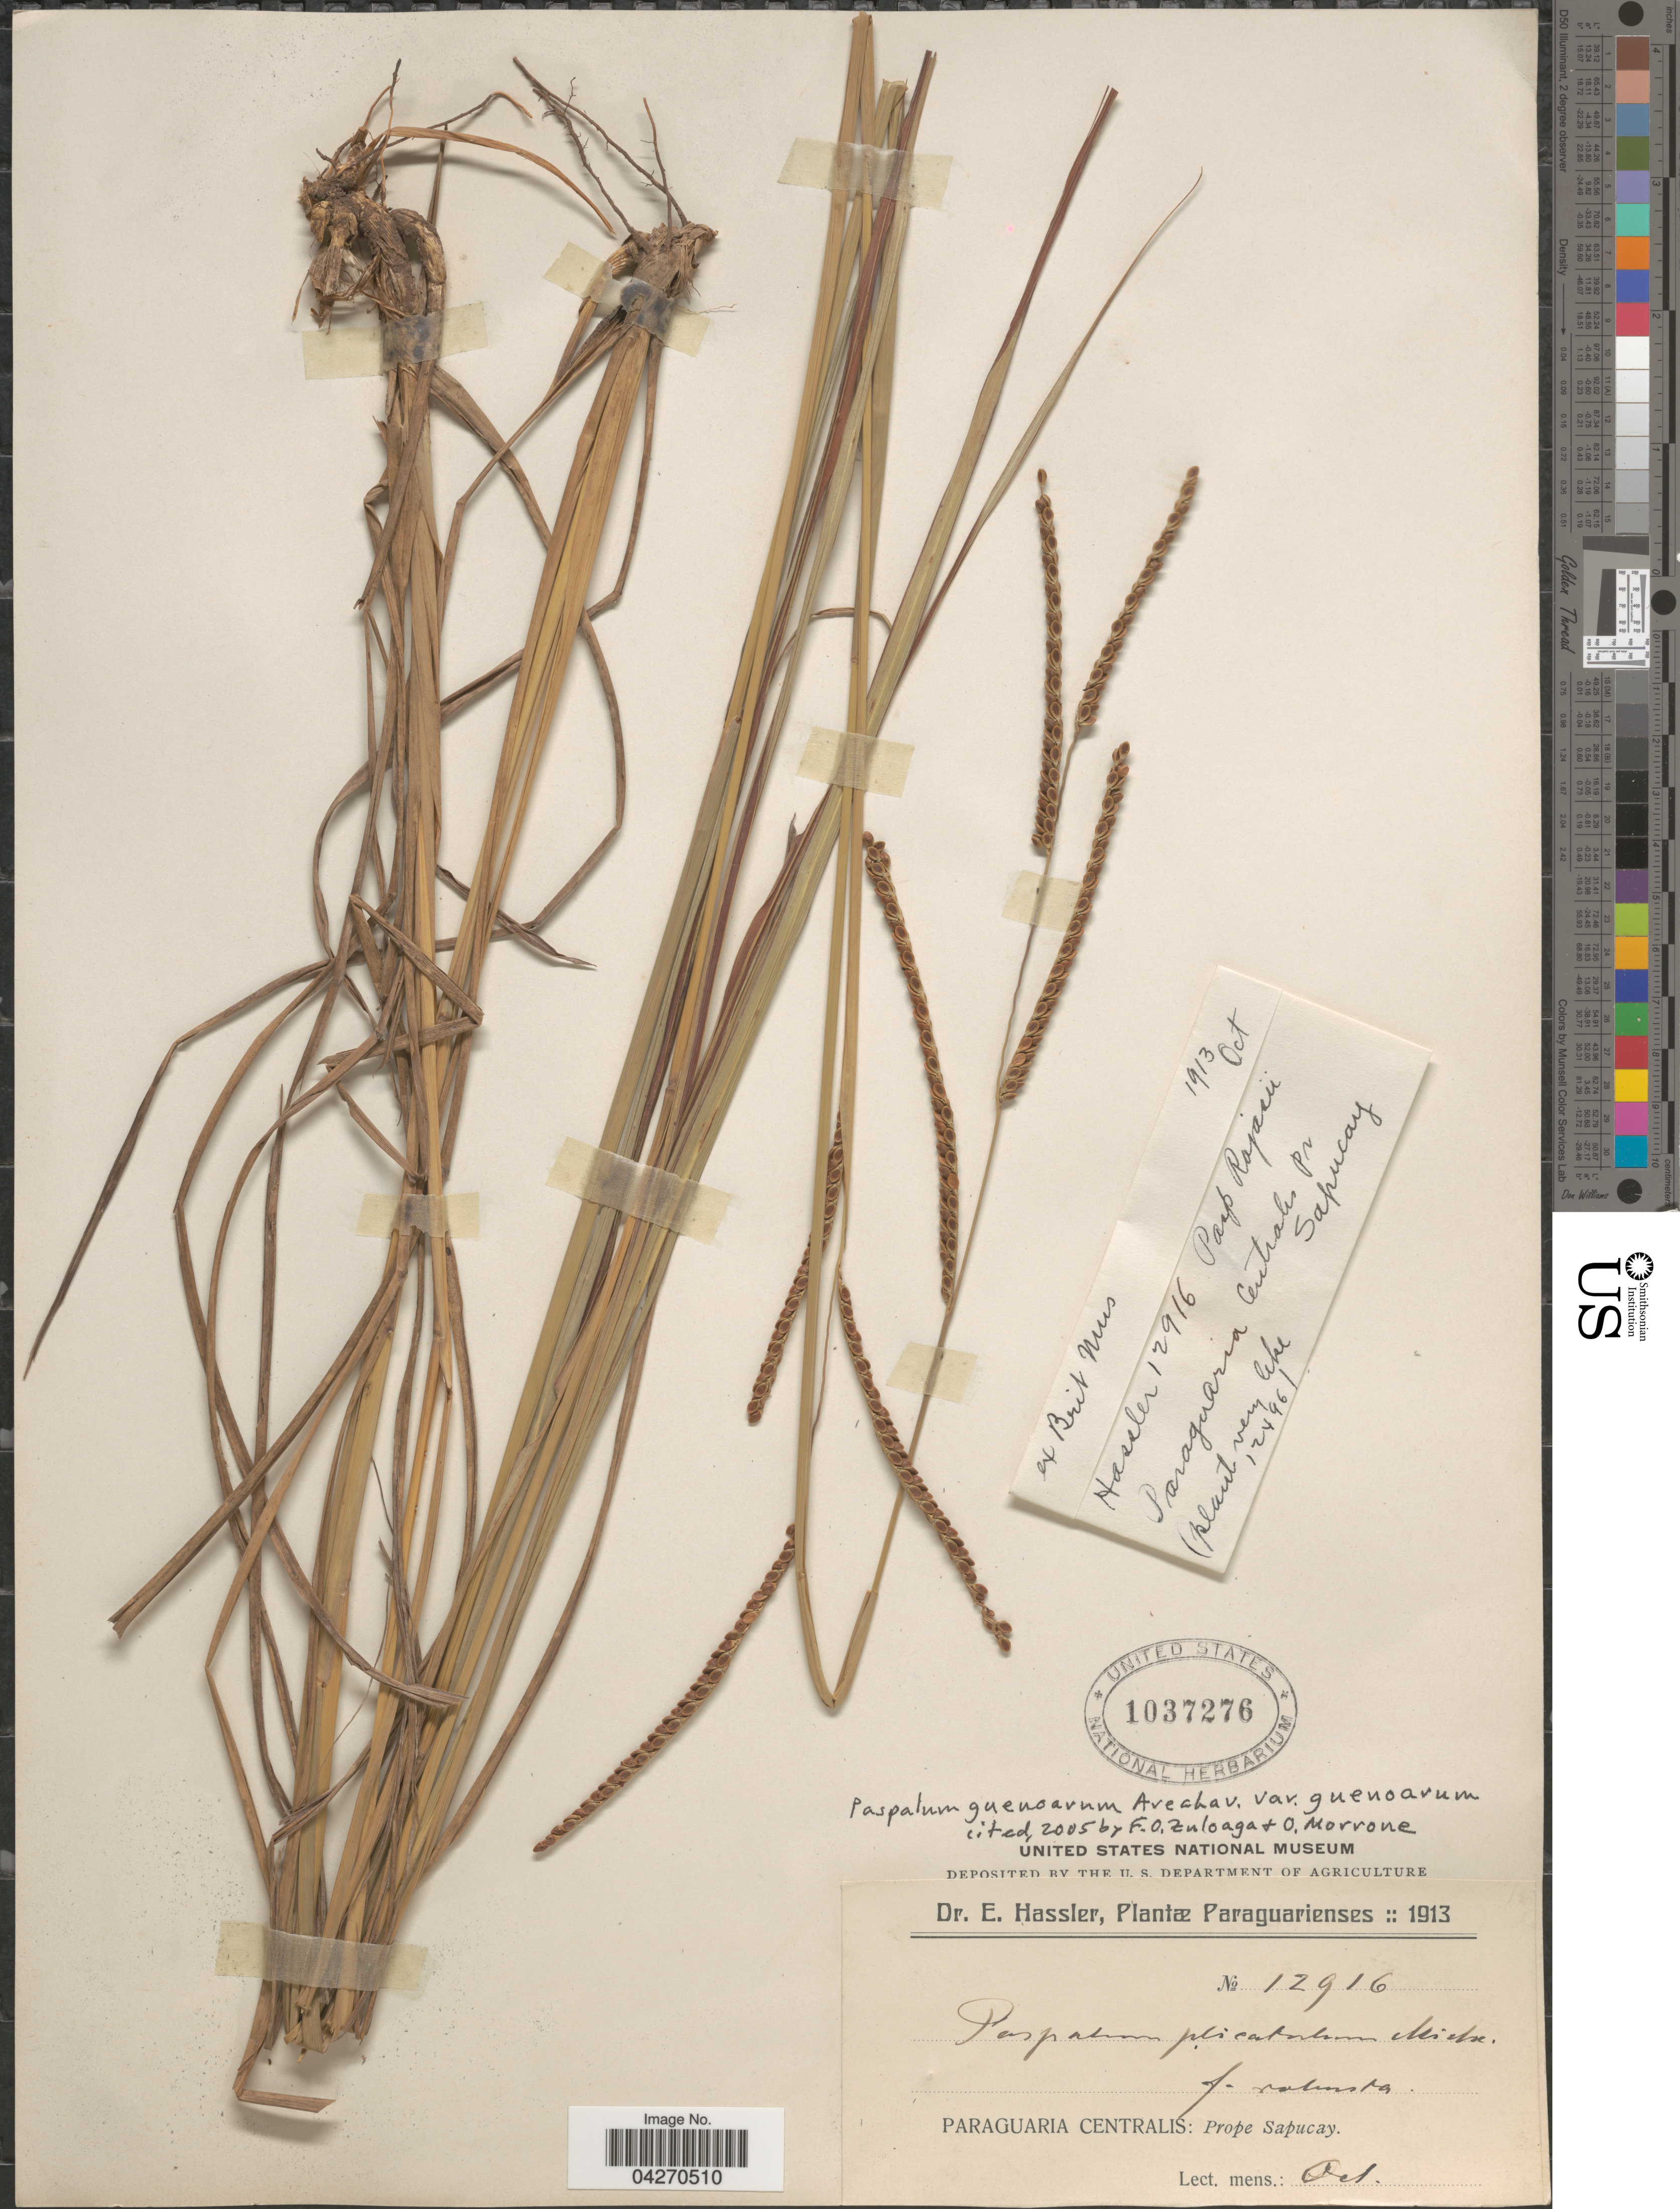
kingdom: Plantae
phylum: Tracheophyta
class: Liliopsida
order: Poales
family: Poaceae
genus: Paspalum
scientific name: Paspalum guenoarum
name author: Arechav.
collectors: E. Hassler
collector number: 12916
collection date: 1913-10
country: Paraguay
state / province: Paraguari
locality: Paraguaria Centralis: Prope Sapucay.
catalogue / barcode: US 1037276